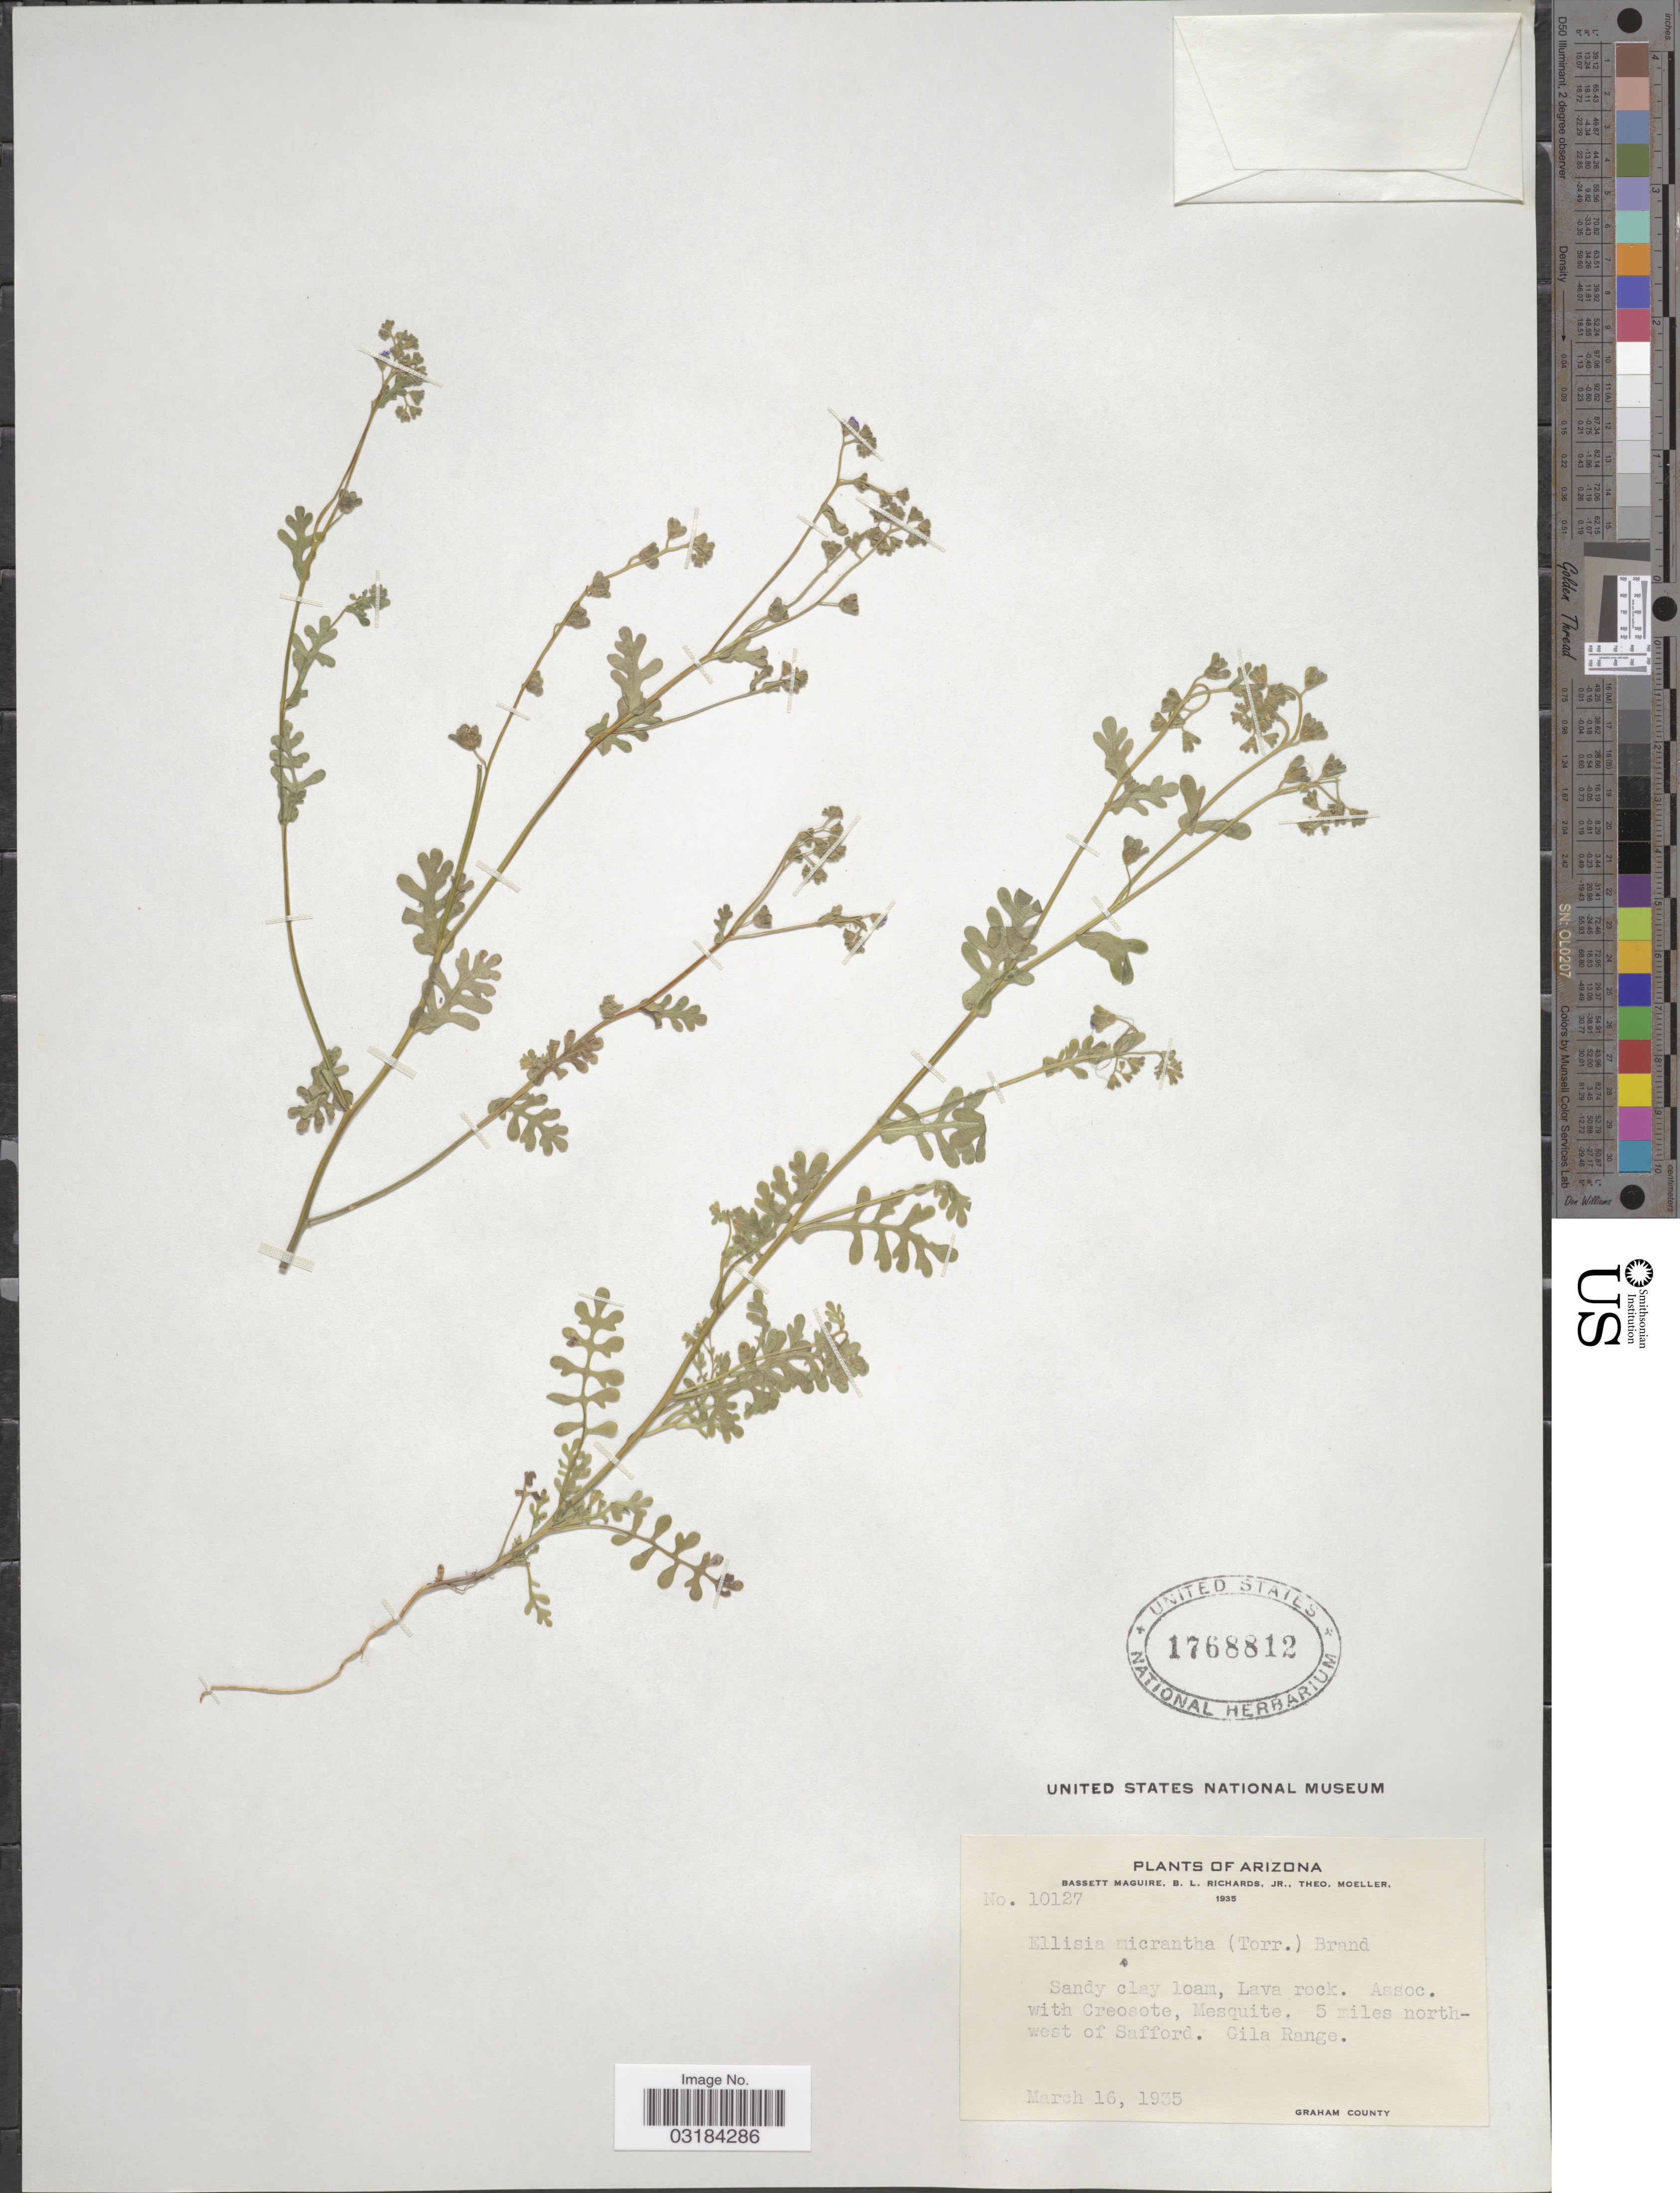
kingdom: Plantae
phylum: Tracheophyta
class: Magnoliopsida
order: Boraginales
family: Hydrophyllaceae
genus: Eucrypta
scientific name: Eucrypta micrantha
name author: (Torr.) A. Heller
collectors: B. Maguire, B. Richards & T. Moeller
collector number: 10127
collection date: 1935-03-16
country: United States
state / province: Arizona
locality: Assoc. with Creosote, Mesquite. 5 miles northwest of Safford. Gila Range. Graham County.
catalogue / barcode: US 1768812